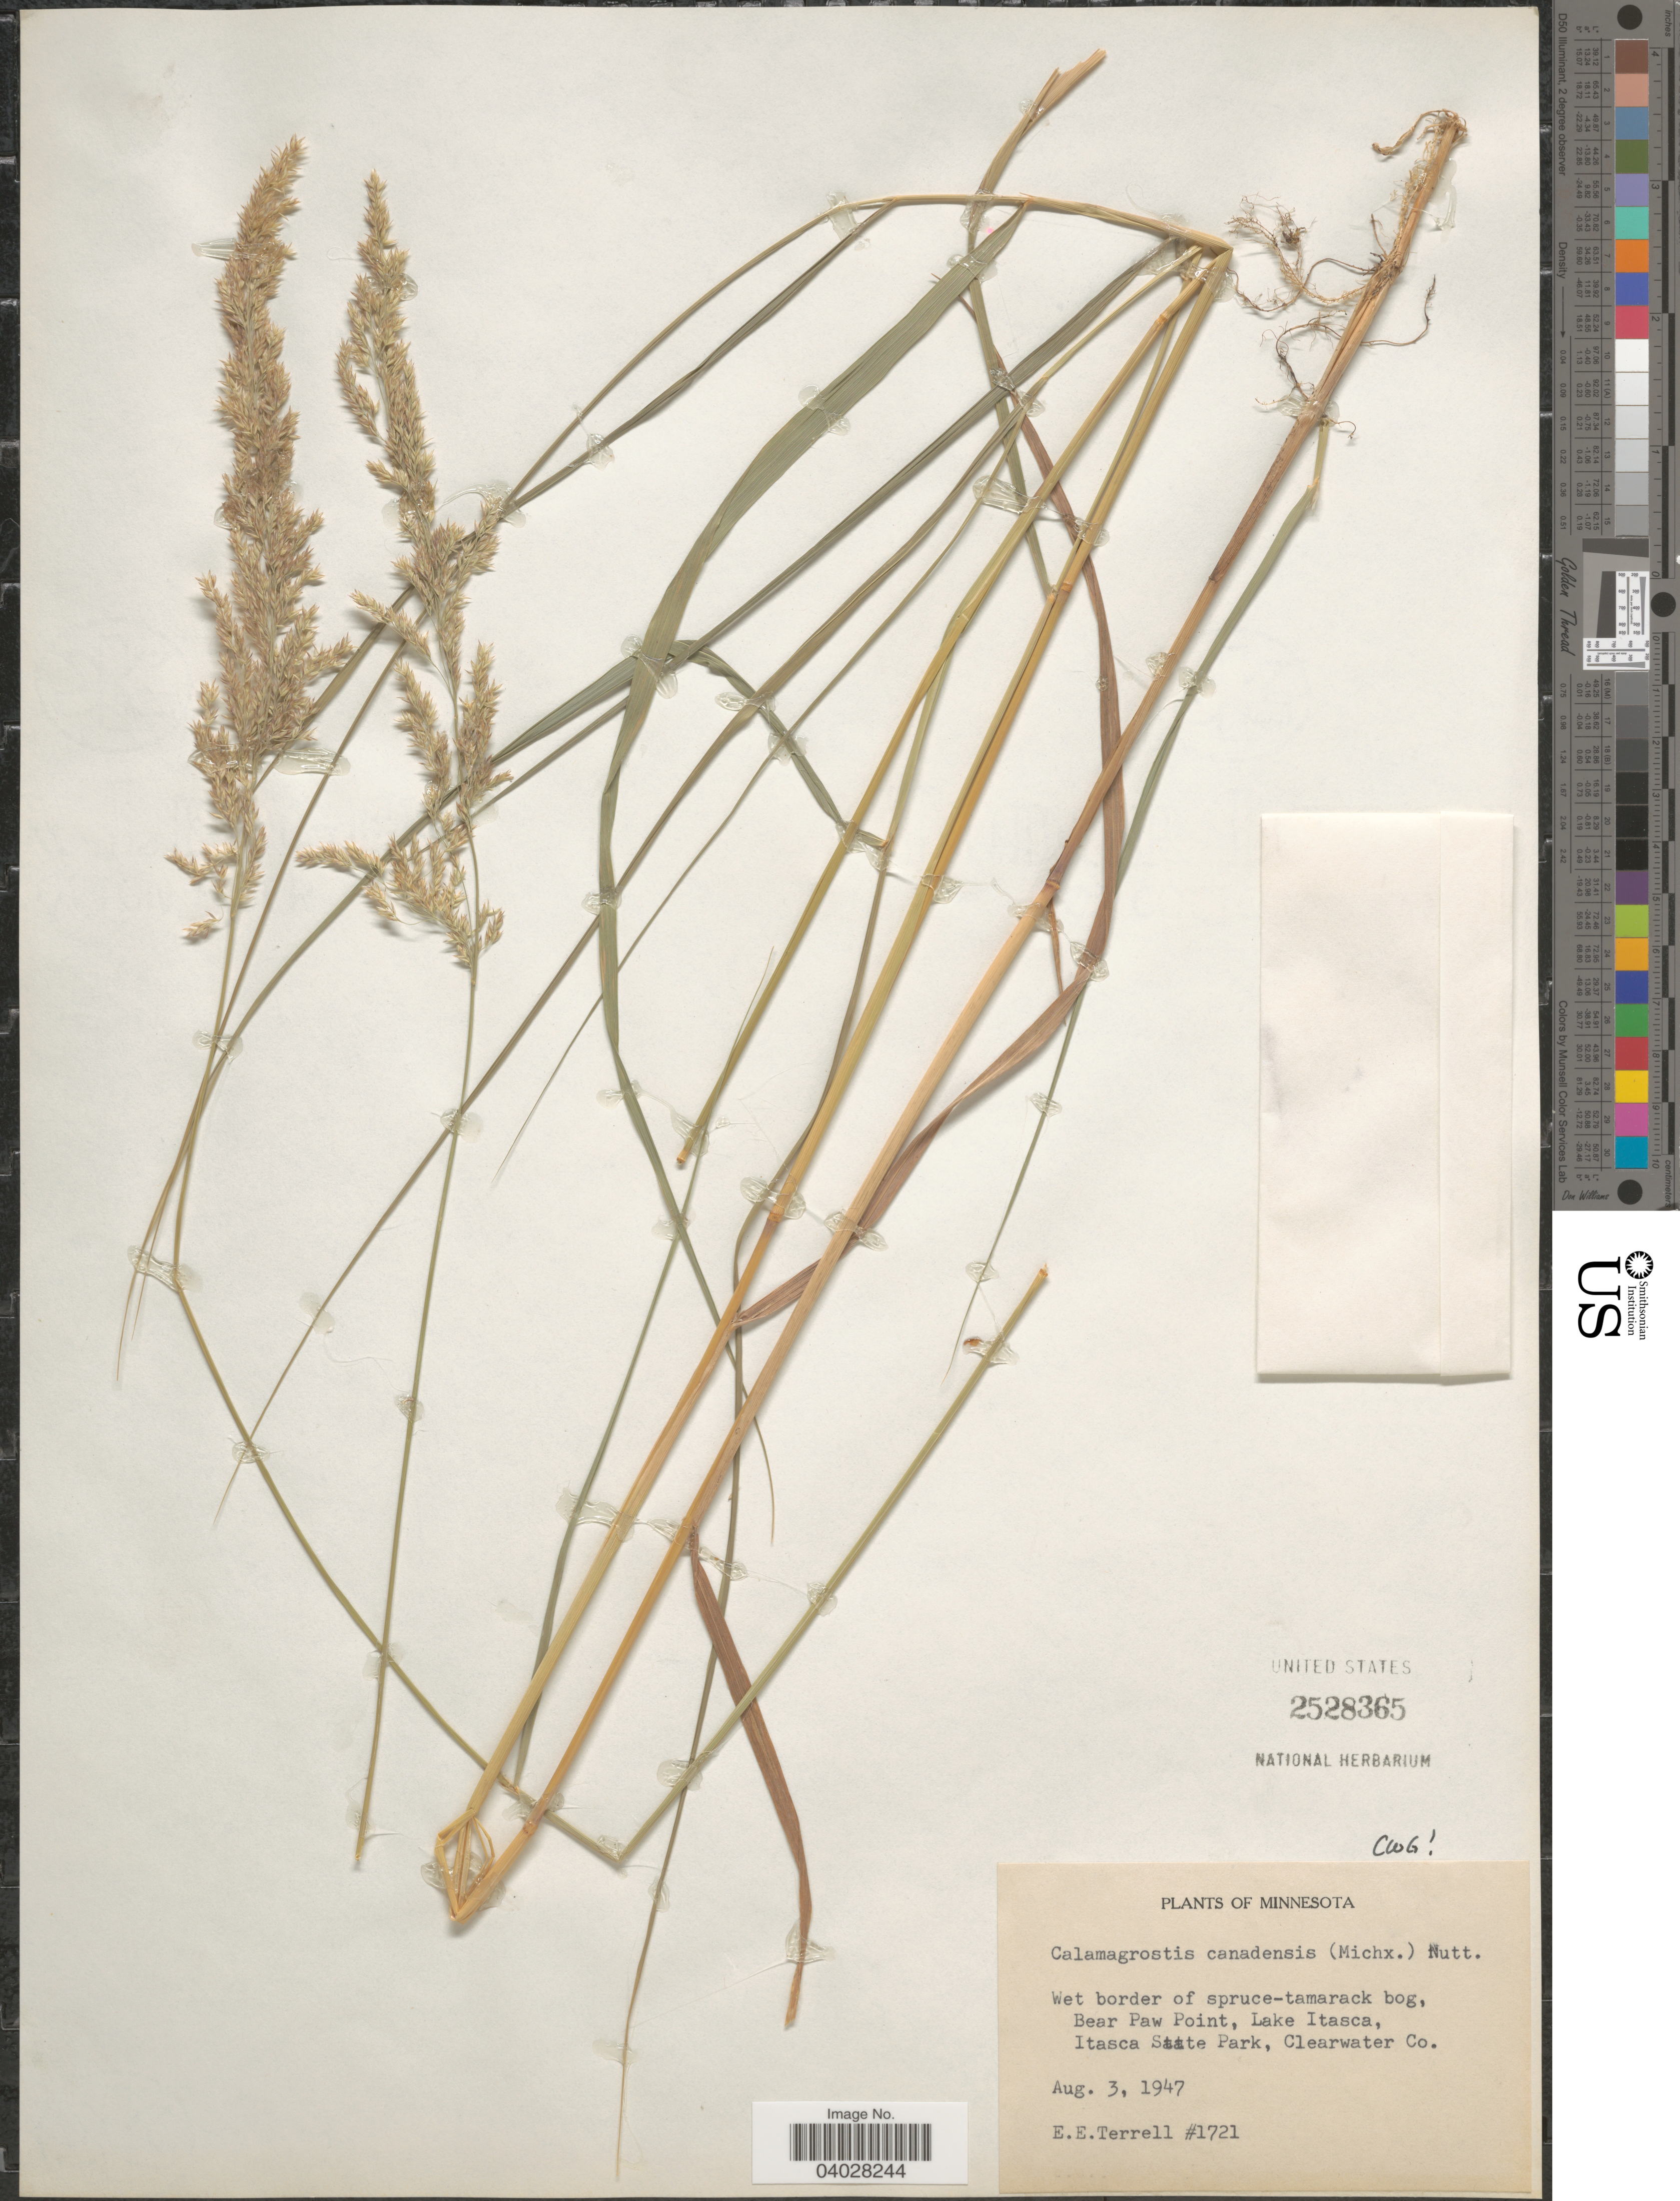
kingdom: Plantae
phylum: Tracheophyta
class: Liliopsida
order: Poales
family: Poaceae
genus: Calamagrostis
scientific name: Calamagrostis canadensis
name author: (Michx.) P. Beauv.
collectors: E. E. Terrell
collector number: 1721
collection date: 1947-08-03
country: United States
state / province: Minnesota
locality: Bear Paw Point, Lake Itasca, Itasca State Park, Clearwater Co.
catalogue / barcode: US 2528365